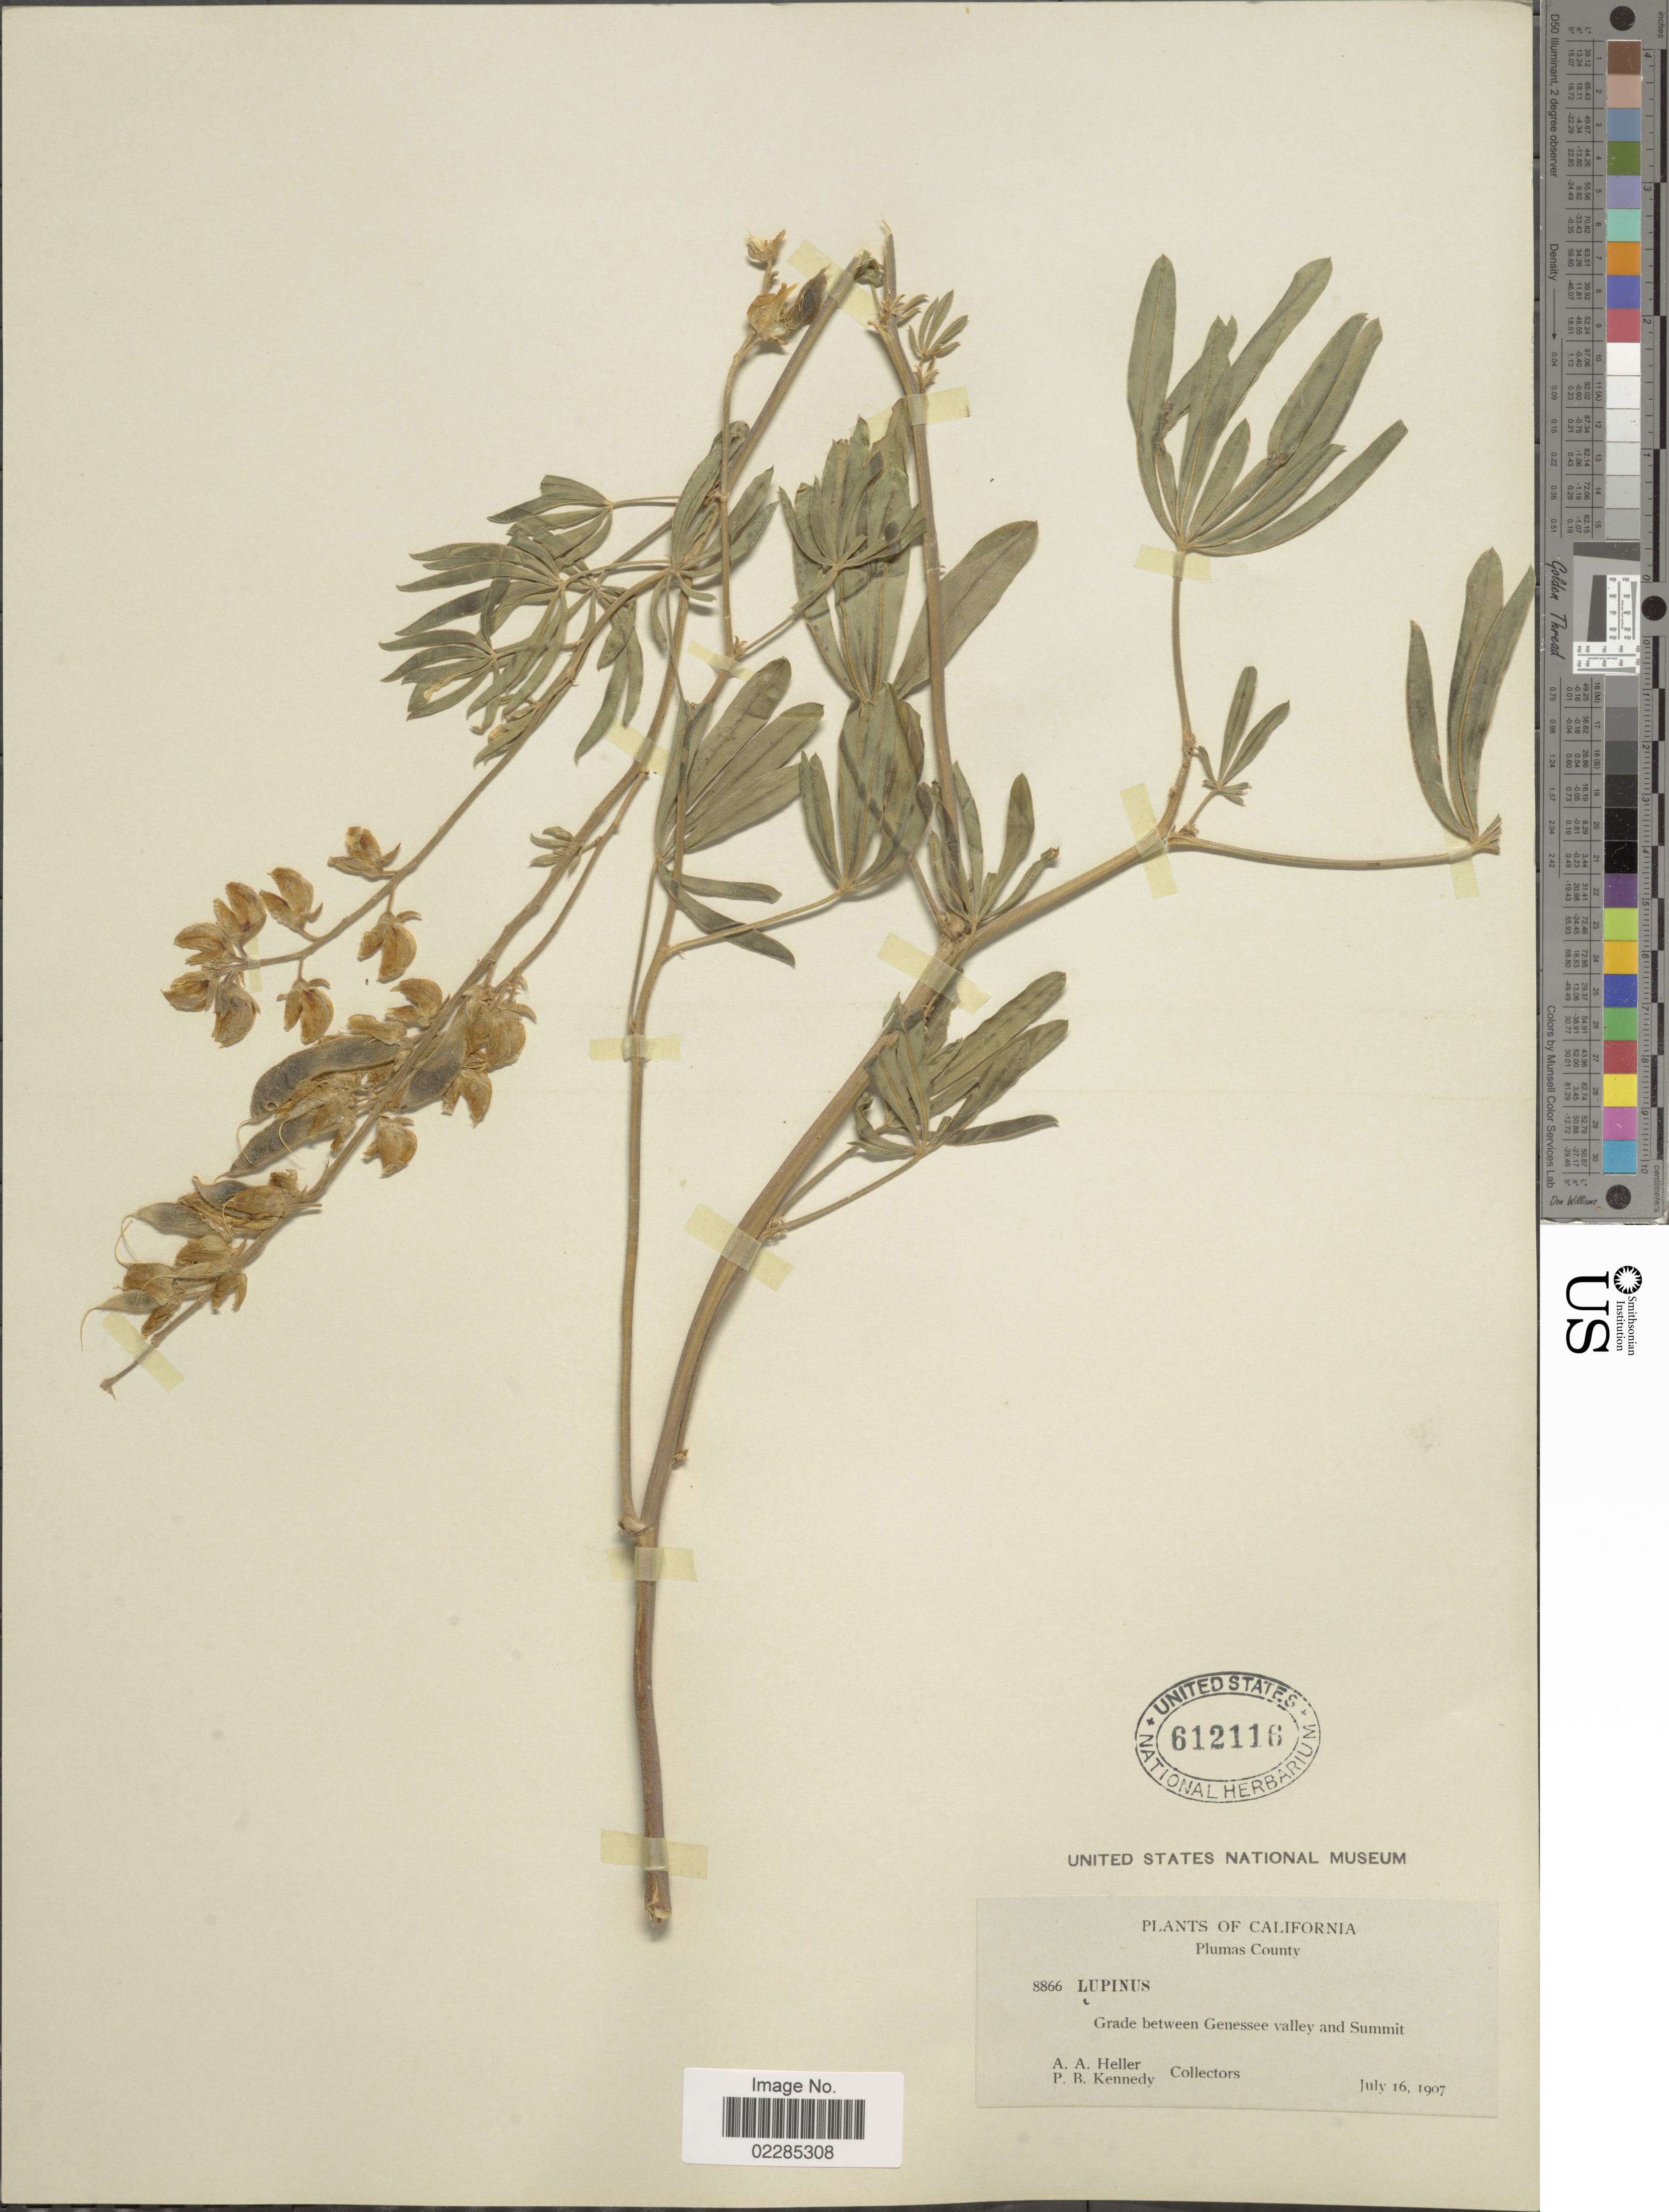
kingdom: Plantae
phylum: Tracheophyta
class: Magnoliopsida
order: Fabales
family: Fabaceae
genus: Lupinus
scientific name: Lupinus formosus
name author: Greene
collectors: A. A. Heller & P. B. Kennedy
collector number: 8866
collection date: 1907-07-16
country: United States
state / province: California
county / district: Plumas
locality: Plumas County, Grade between Genesse valley and Summit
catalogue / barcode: US 612116